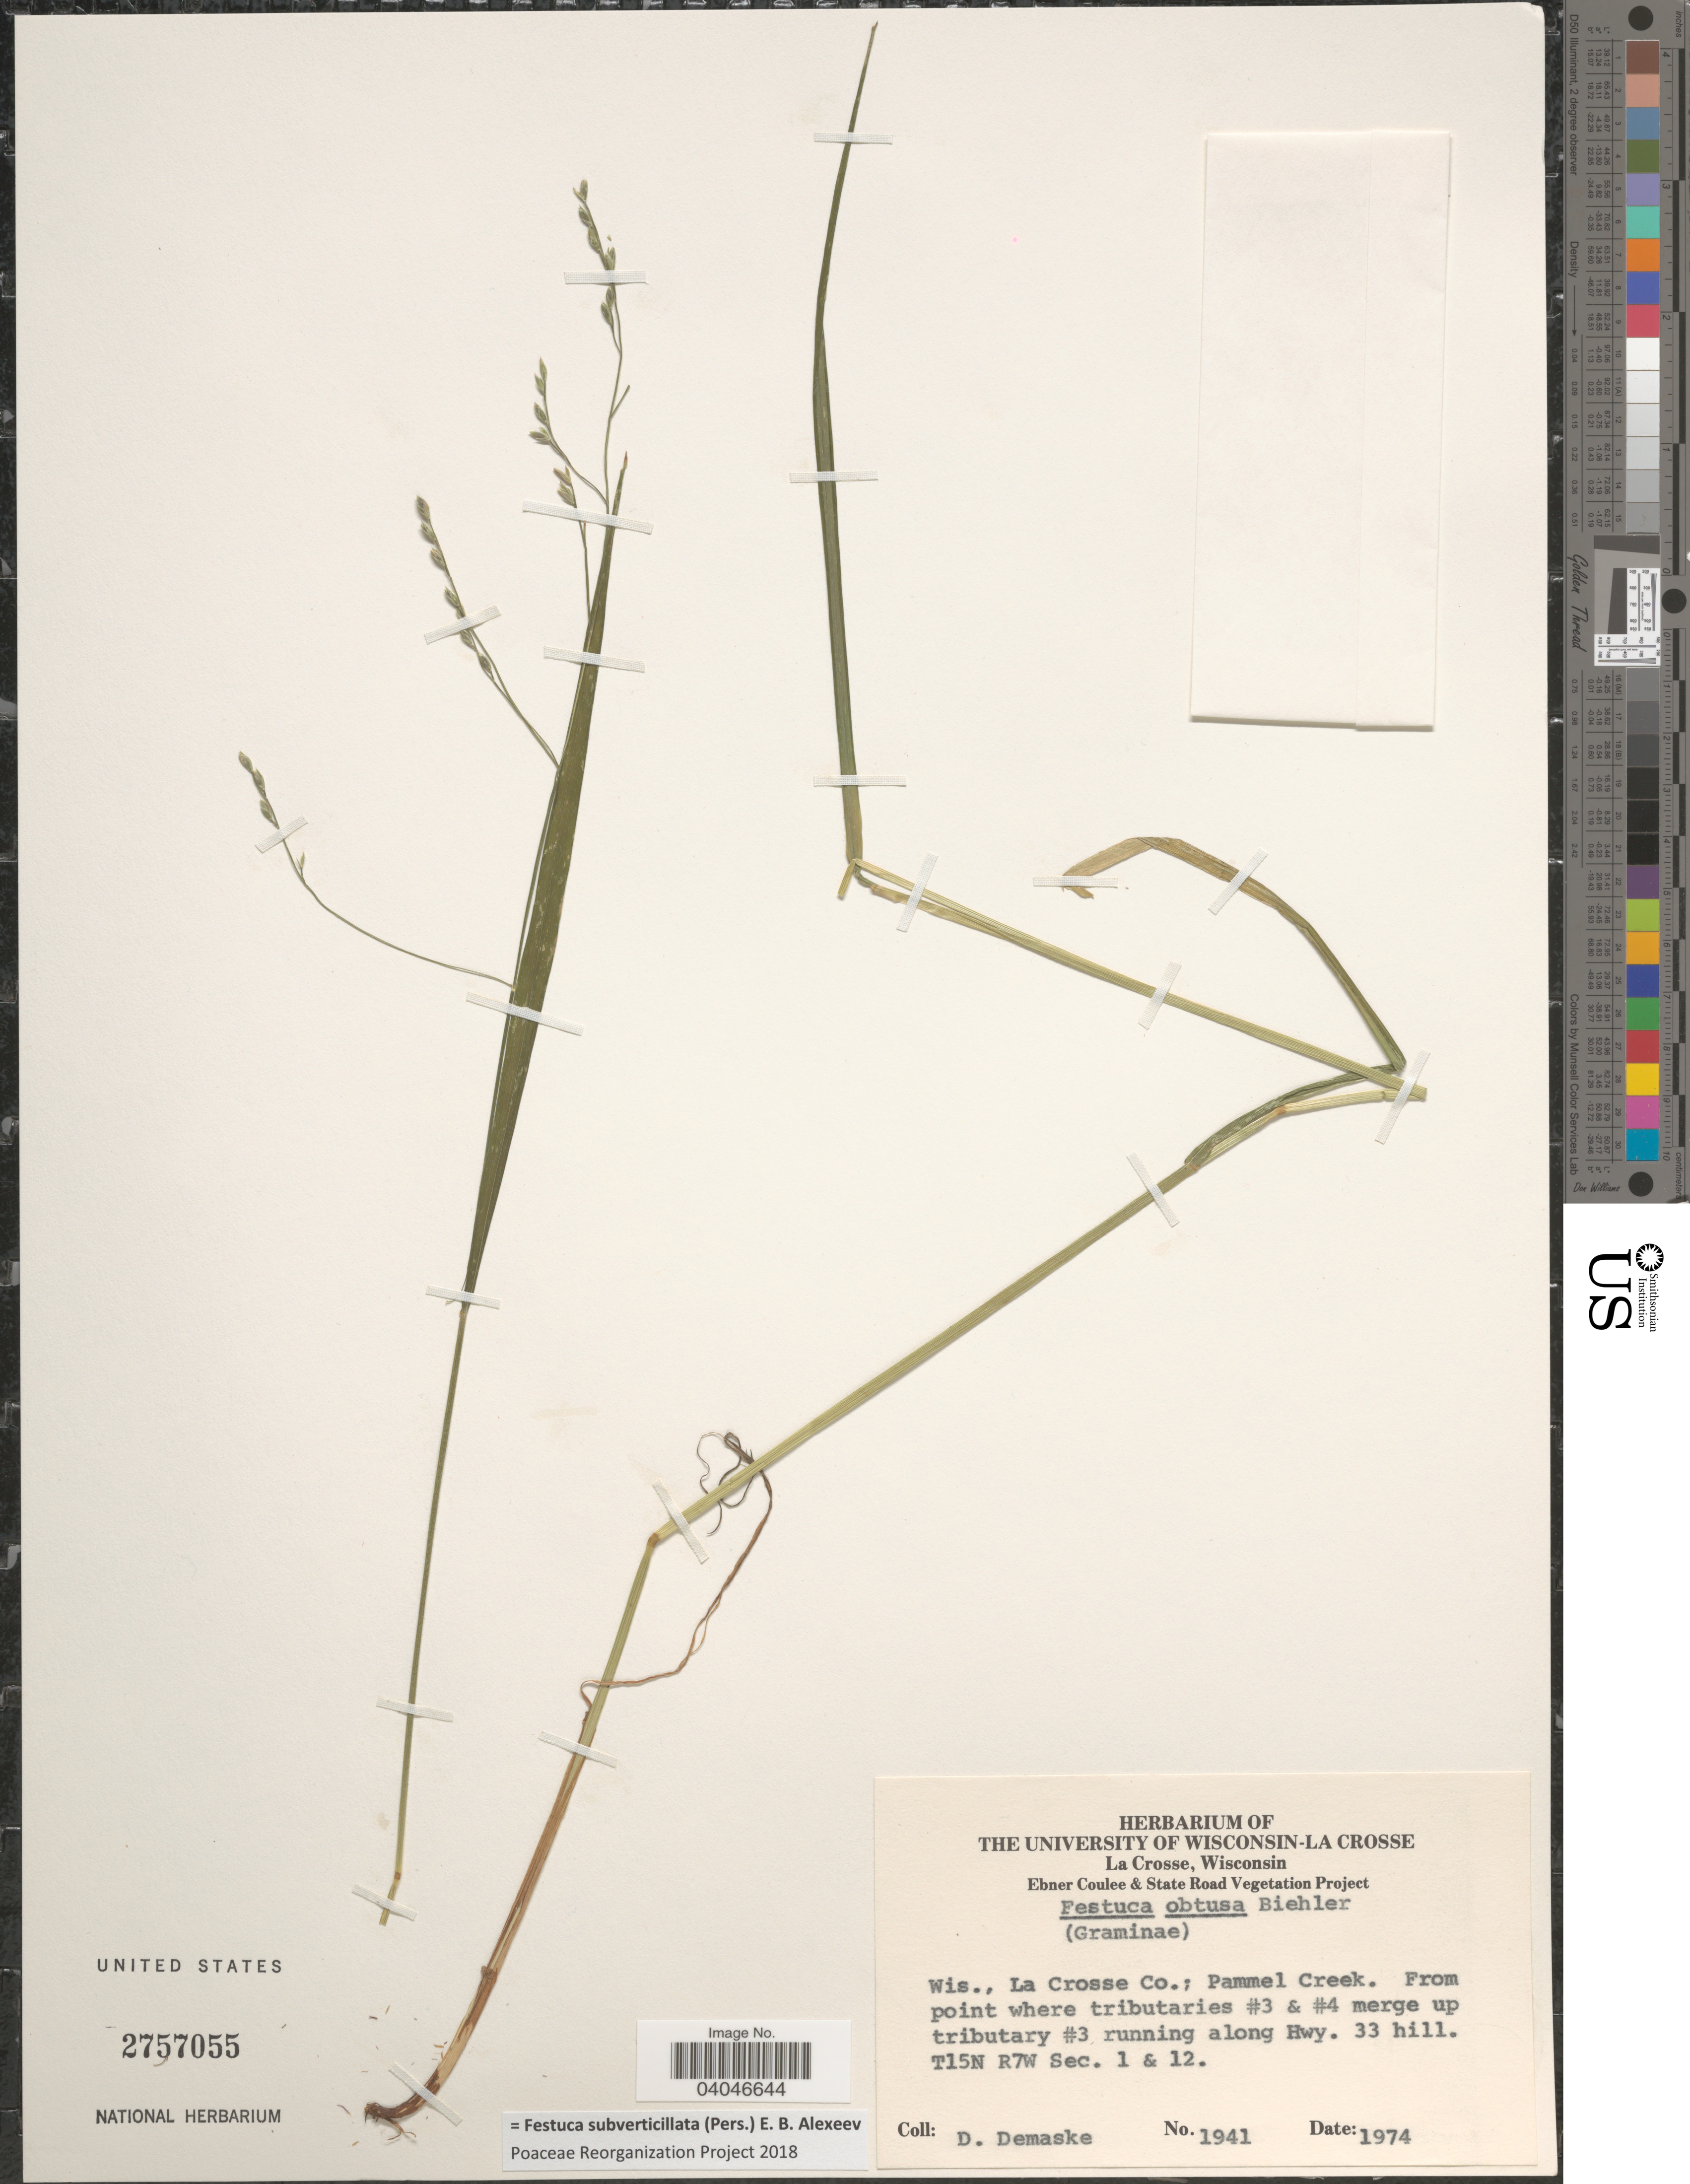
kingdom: Plantae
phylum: Tracheophyta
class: Liliopsida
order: Poales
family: Poaceae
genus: Festuca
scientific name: Festuca subverticillata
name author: (Pers.) E.B. Alexeev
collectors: D. Demaske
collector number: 1941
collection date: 1974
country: United States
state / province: Wisconsin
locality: La Crosse Co., Pammel Creek. From point where tributaries #3 & #4 merge up tributary #3 running along Hwy. 33 hill. T15N R7W Sec. 1 & 12.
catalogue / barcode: US 2757055